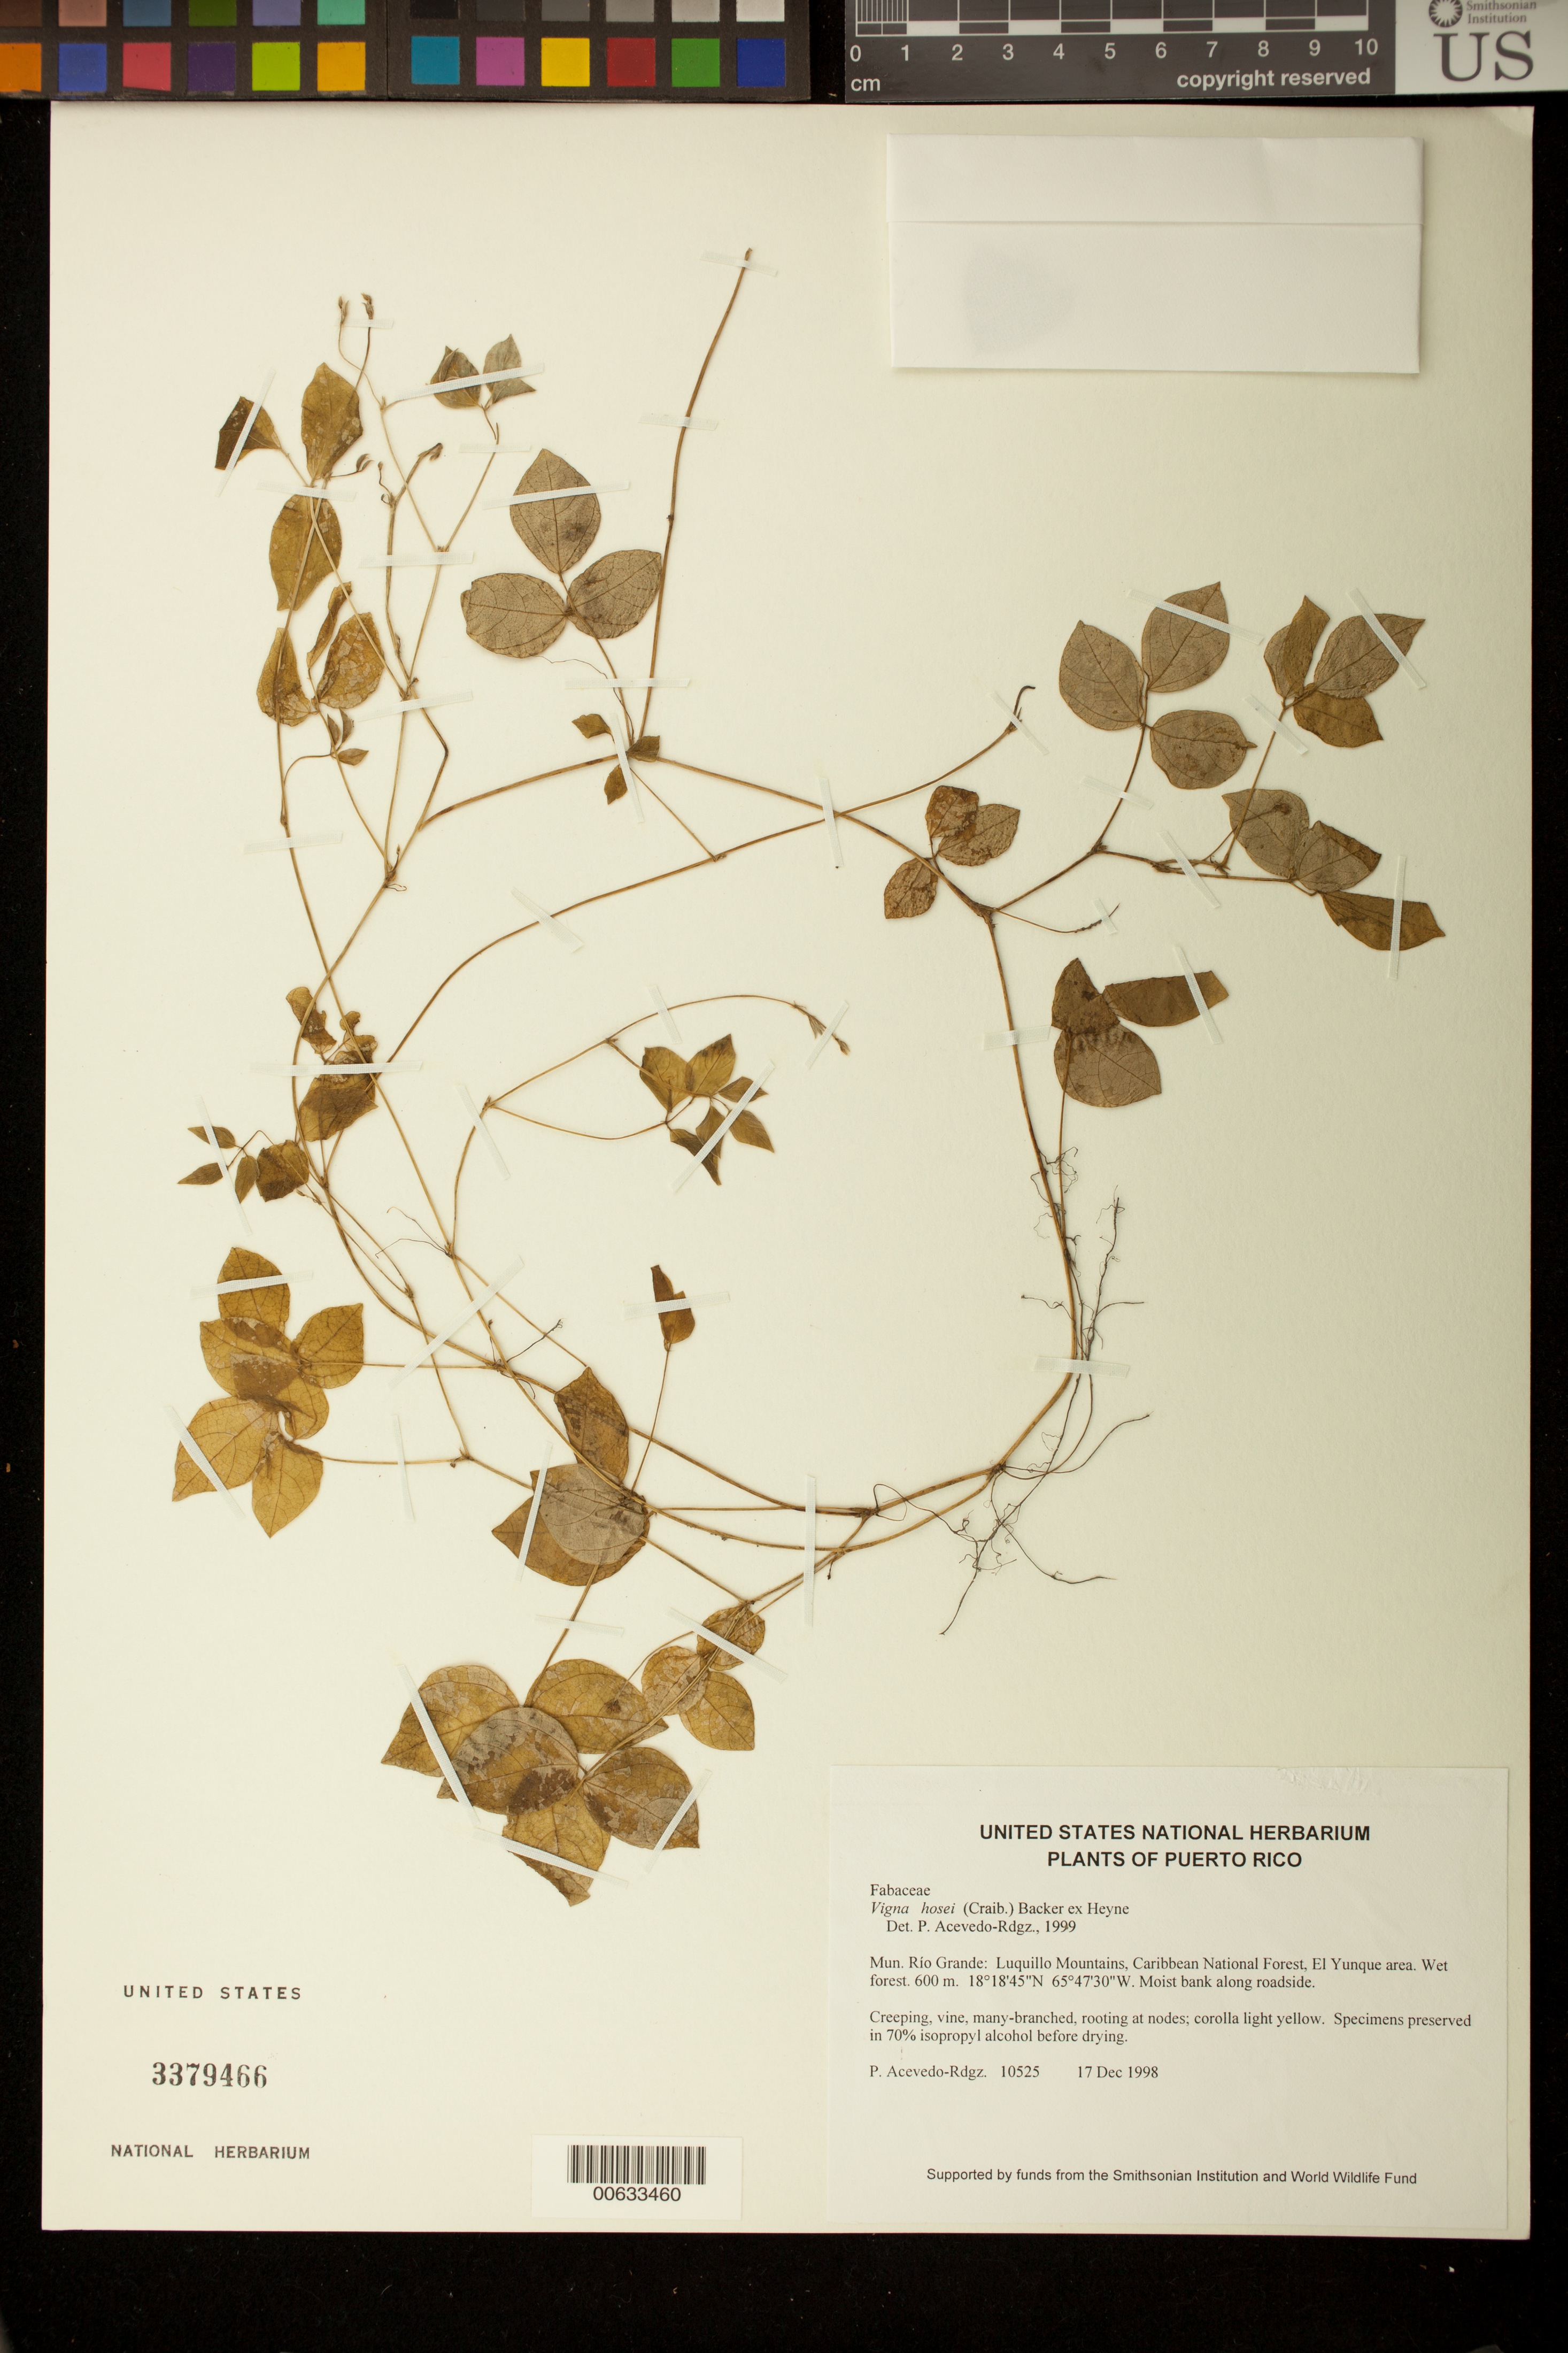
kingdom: Plantae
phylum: Tracheophyta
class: Magnoliopsida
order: Fabales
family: Fabaceae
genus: Vigna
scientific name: Vigna hosei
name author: (Craib) Backer ex K. Heyne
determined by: Acevedo-Rodríguez, P., (BOT), Smithsonian Institution - National Museum of Natural History (UNITED STATES)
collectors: P. Acevedo-Rodr.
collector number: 10525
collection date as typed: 17 Dec 1998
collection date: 1998-12-17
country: Puerto Rico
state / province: Río Grande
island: Puerto Rico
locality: Río Grande: Luquillo Mountains, Caribbean National Forest, El Yunque area. Wet forest.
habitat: Moist bank along roadside.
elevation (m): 600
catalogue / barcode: US 3379466